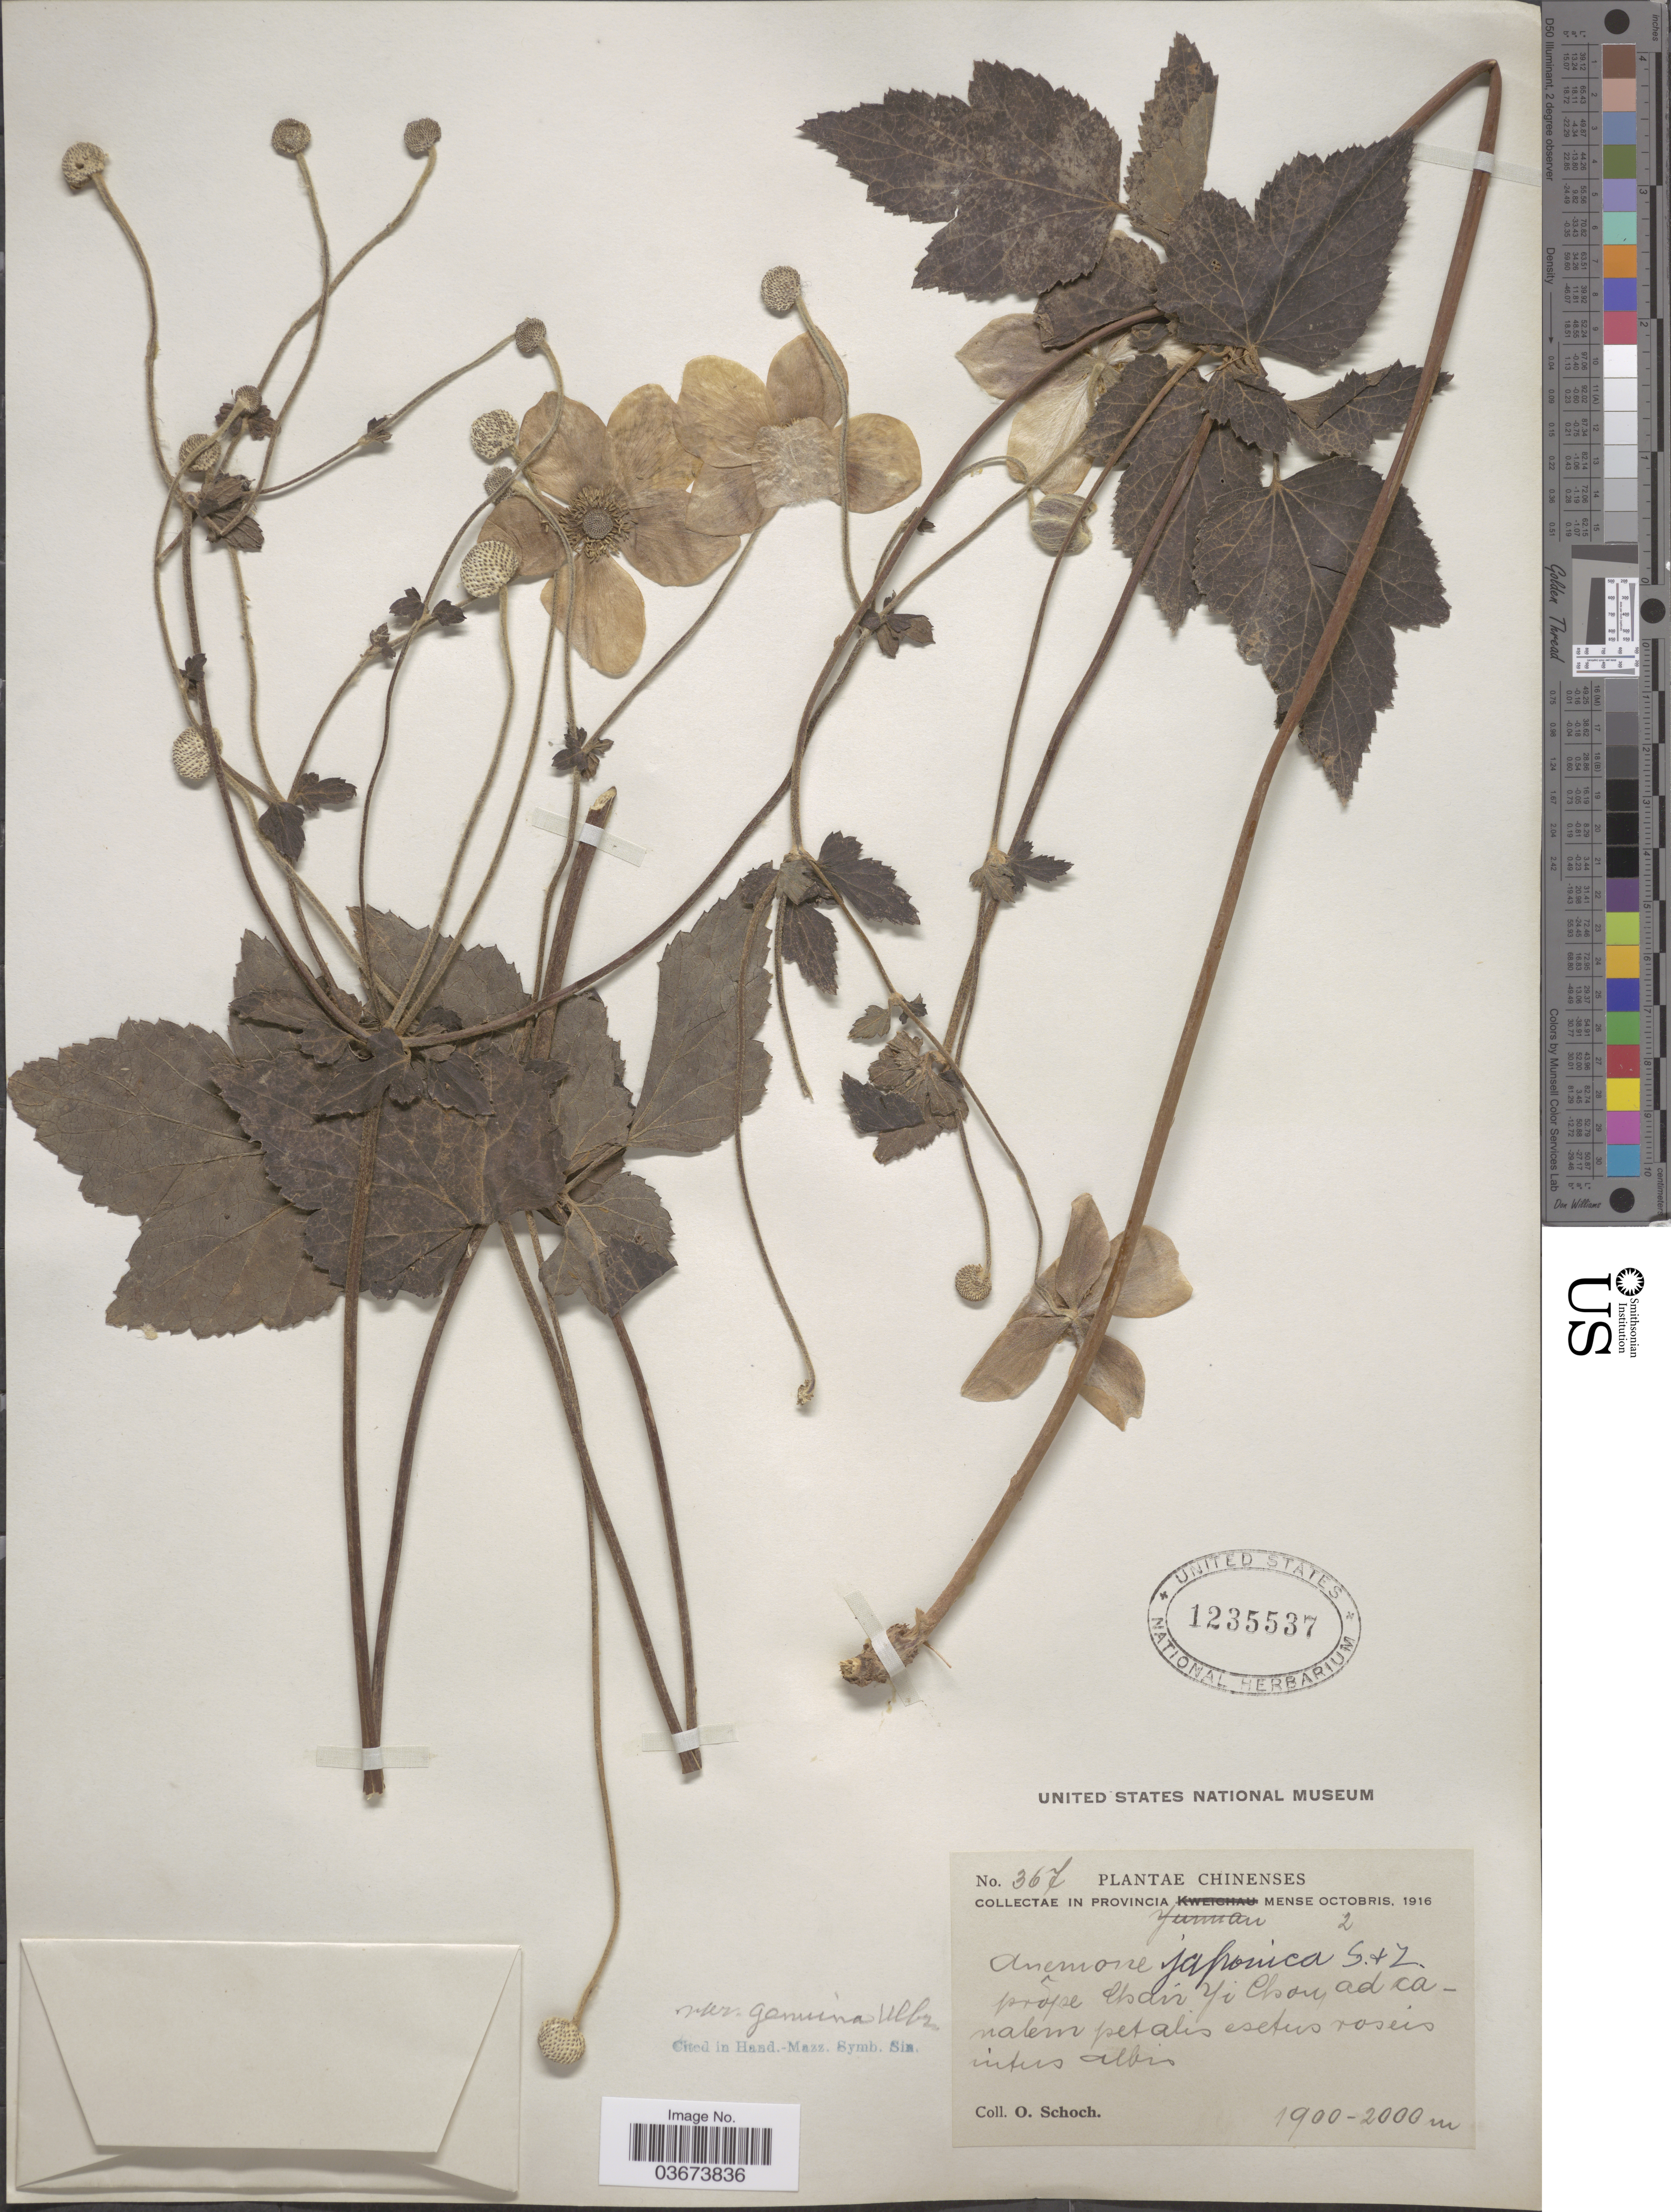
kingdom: Plantae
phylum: Tracheophyta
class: Magnoliopsida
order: Ranunculales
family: Ranunculaceae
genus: Anemone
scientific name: Anemone japonica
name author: Houtt.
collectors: O. Schoch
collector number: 367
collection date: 1916-10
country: China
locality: Prope Chair Yi Chou. [interpreted]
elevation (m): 1900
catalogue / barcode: US 1235537